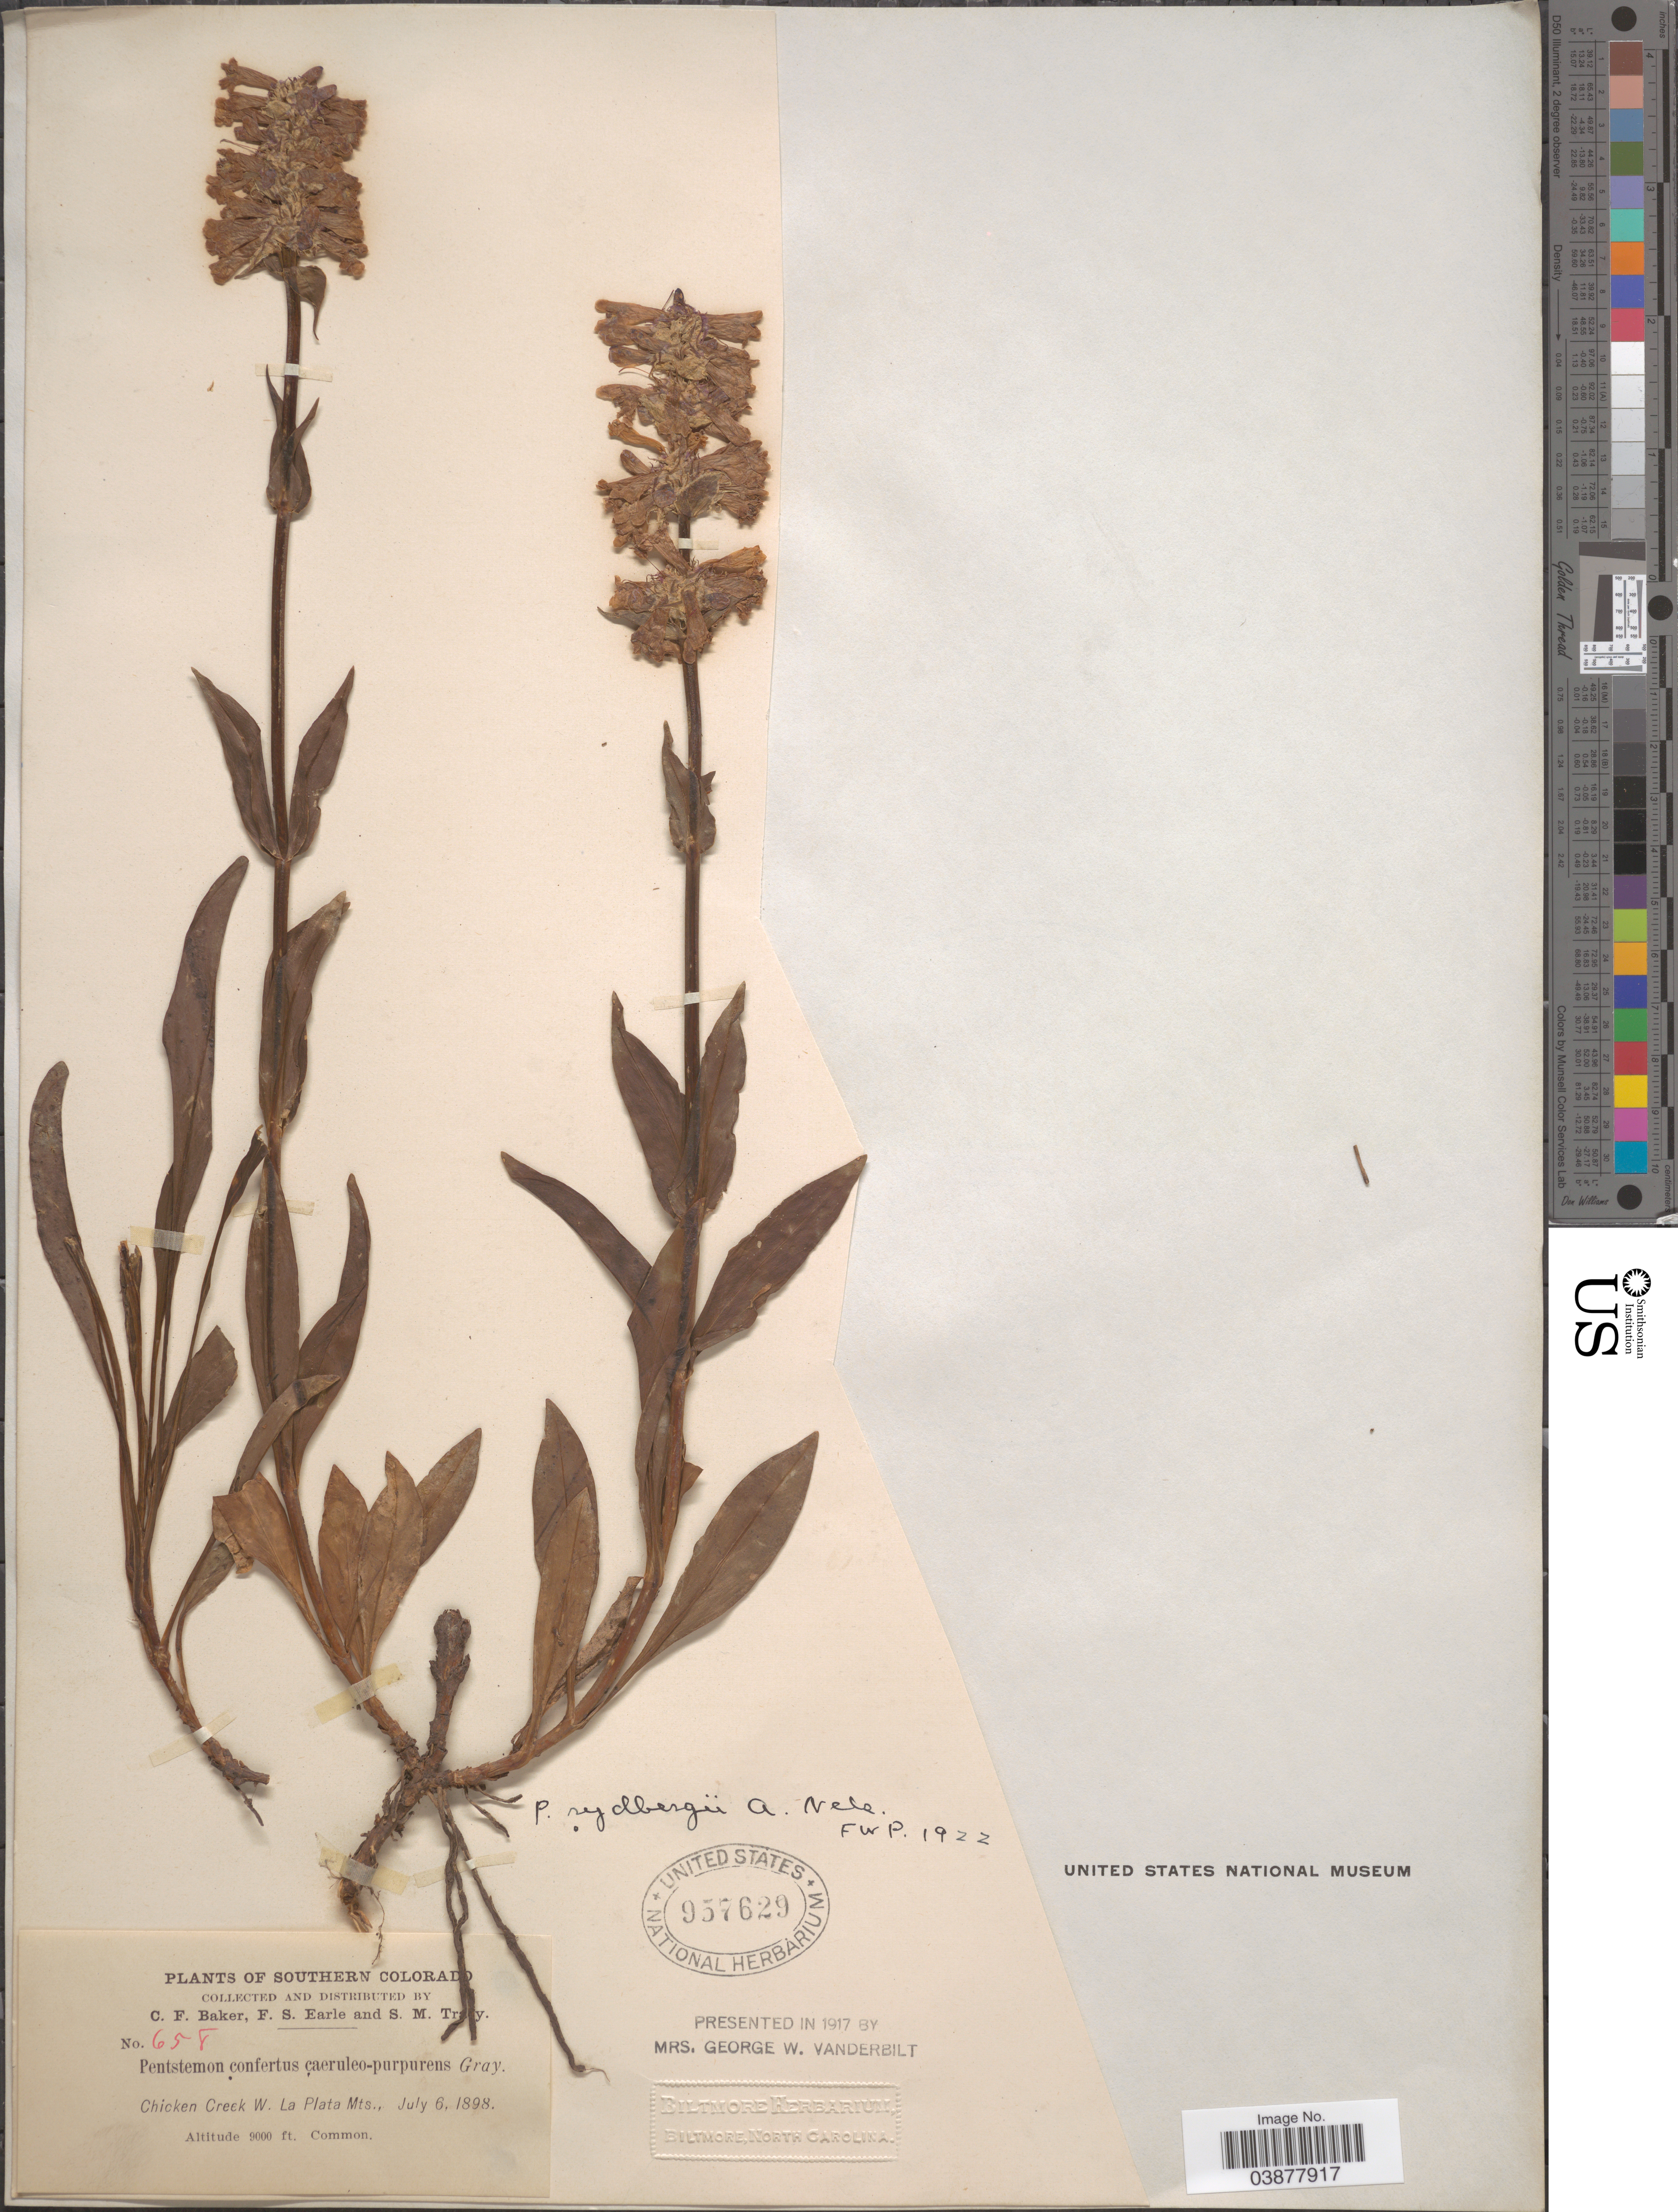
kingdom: Plantae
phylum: Tracheophyta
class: Magnoliopsida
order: Lamiales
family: Plantaginaceae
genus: Penstemon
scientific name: Penstemon rydbergii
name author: A. Nelson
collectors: C. F. Baker, F. S. Earle & S. M. Tracy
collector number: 658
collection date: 1898-07-06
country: United States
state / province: Colorado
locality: Southern Colorado. Chicken Creek W. La Plata Mts.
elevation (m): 2743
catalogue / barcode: US 957629